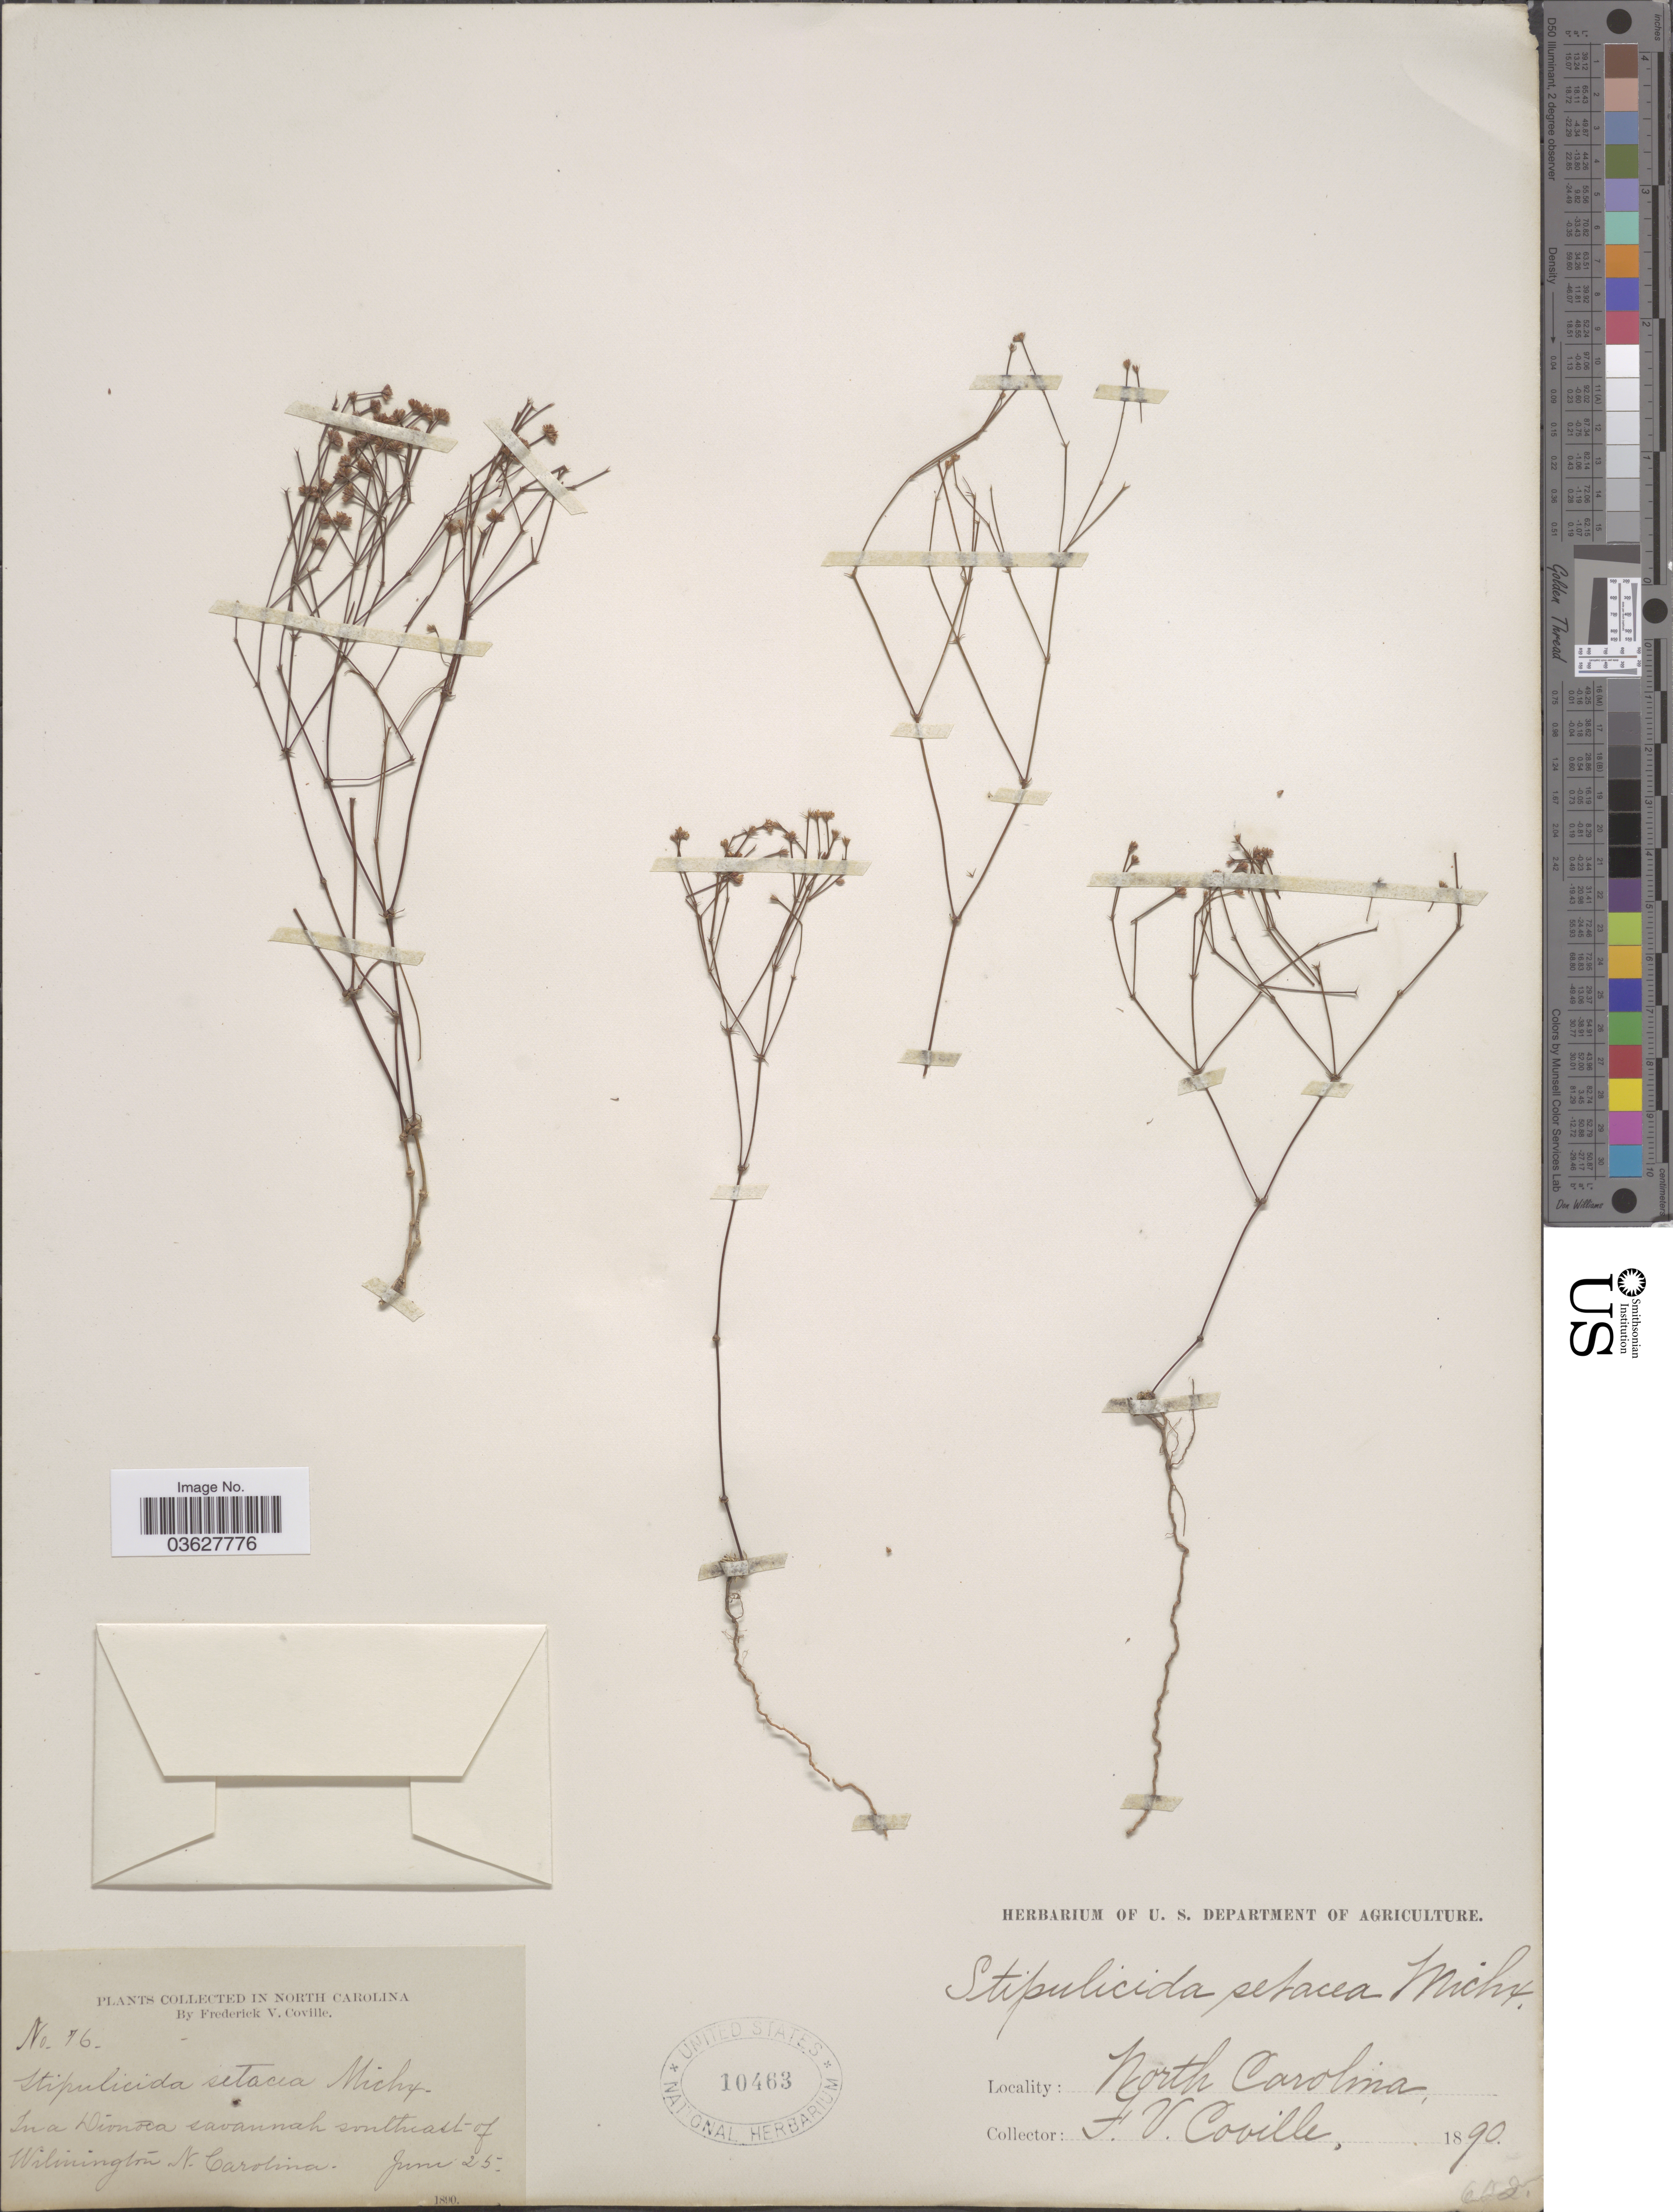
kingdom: Plantae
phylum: Tracheophyta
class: Magnoliopsida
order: Caryophyllales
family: Caryophyllaceae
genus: Stipulicida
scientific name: Stipulicida setacea var. setacea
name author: Michx.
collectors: F. V. Coville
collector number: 76*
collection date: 1890-06-25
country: United States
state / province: North Carolina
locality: In a Dionoca savannah southeast of Wilmington N. Carolina.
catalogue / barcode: US 10463